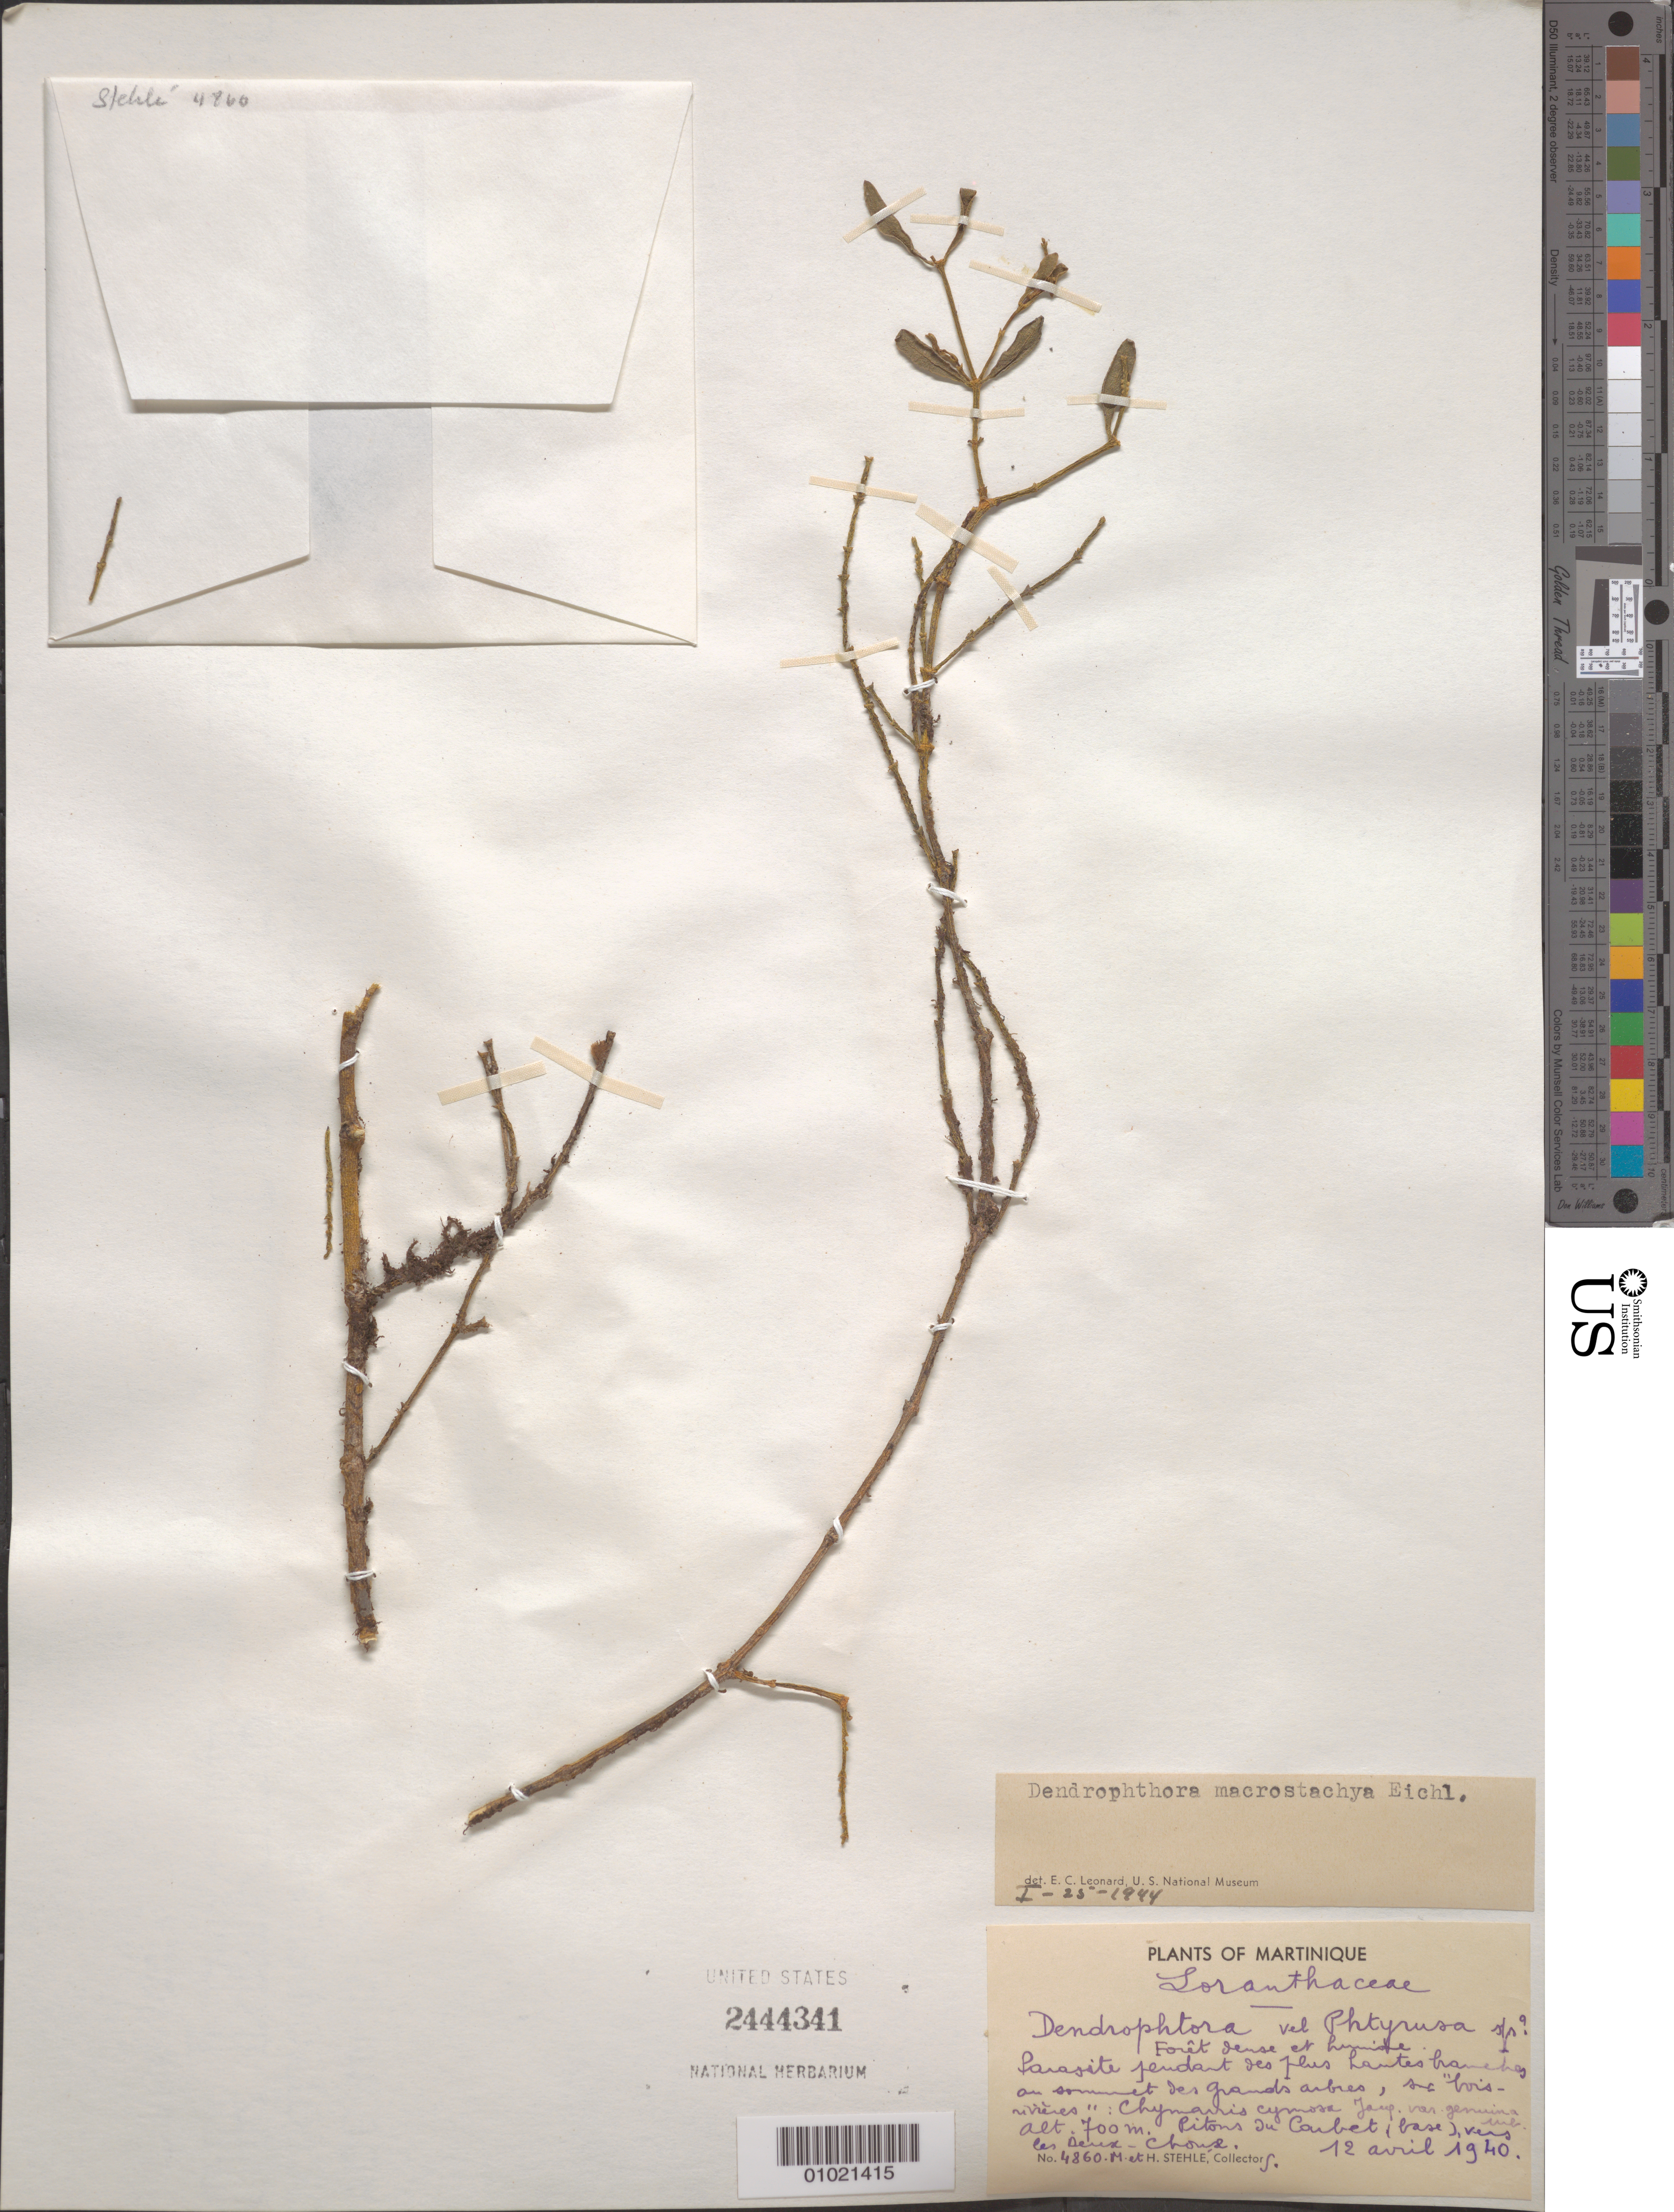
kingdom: Plantae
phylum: Tracheophyta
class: Magnoliopsida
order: Santalales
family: Viscaceae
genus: Dendrophthora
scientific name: Dendrophthora macrostachya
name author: (Jacq.) Eichler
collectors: M. Stehlé & H. Stehlé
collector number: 4860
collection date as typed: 12 Apr 1940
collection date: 1940-04-12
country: Martinique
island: Martinique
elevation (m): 700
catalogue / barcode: US 2444341